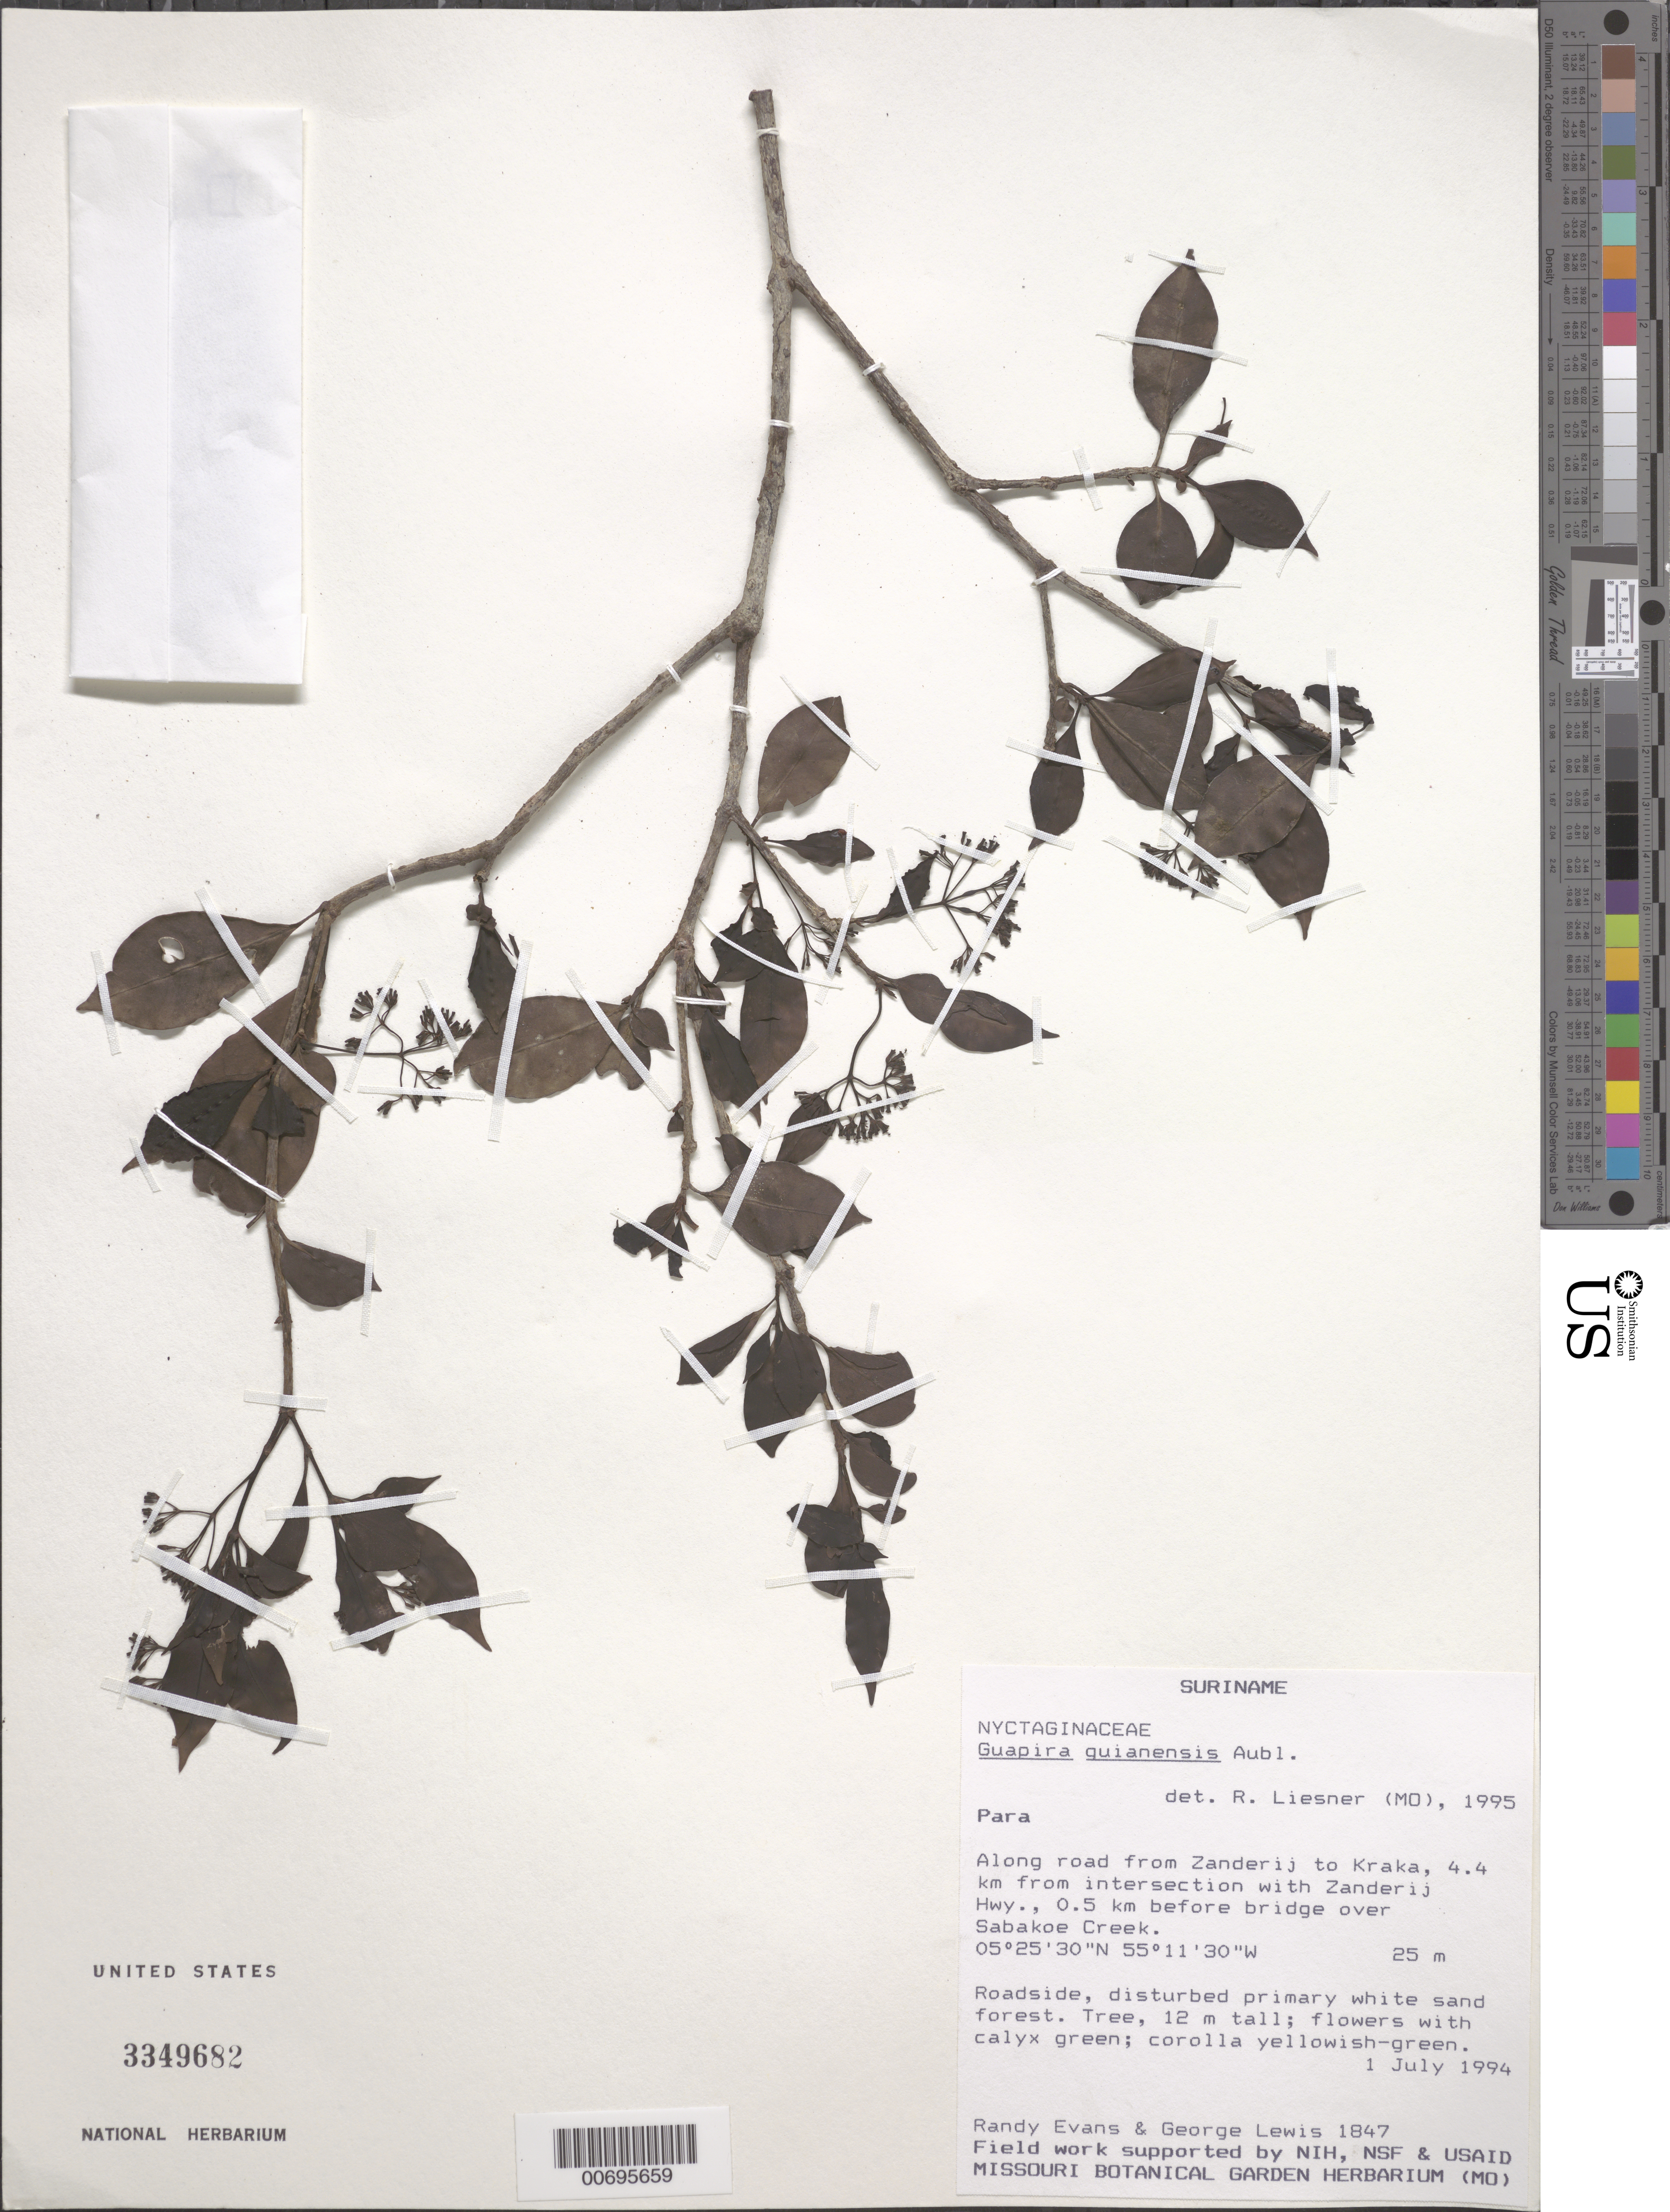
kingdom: Plantae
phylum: Tracheophyta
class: Magnoliopsida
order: Caryophyllales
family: Nyctaginaceae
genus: Guapira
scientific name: Guapira guianensis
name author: Aubl.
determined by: Liesner, R. L.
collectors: R. Evans & G. Lewis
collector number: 1847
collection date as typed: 1-Jul-94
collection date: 1994-07-01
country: Suriname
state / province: Para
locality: Zanderij, road to Kraka, 4.4 km from intersection with Zanderij Hwy., 0.5 km before bridge over Sabokoe Creek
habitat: Roadside, disturbed primary white sand forest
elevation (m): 25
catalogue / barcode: US 3349682